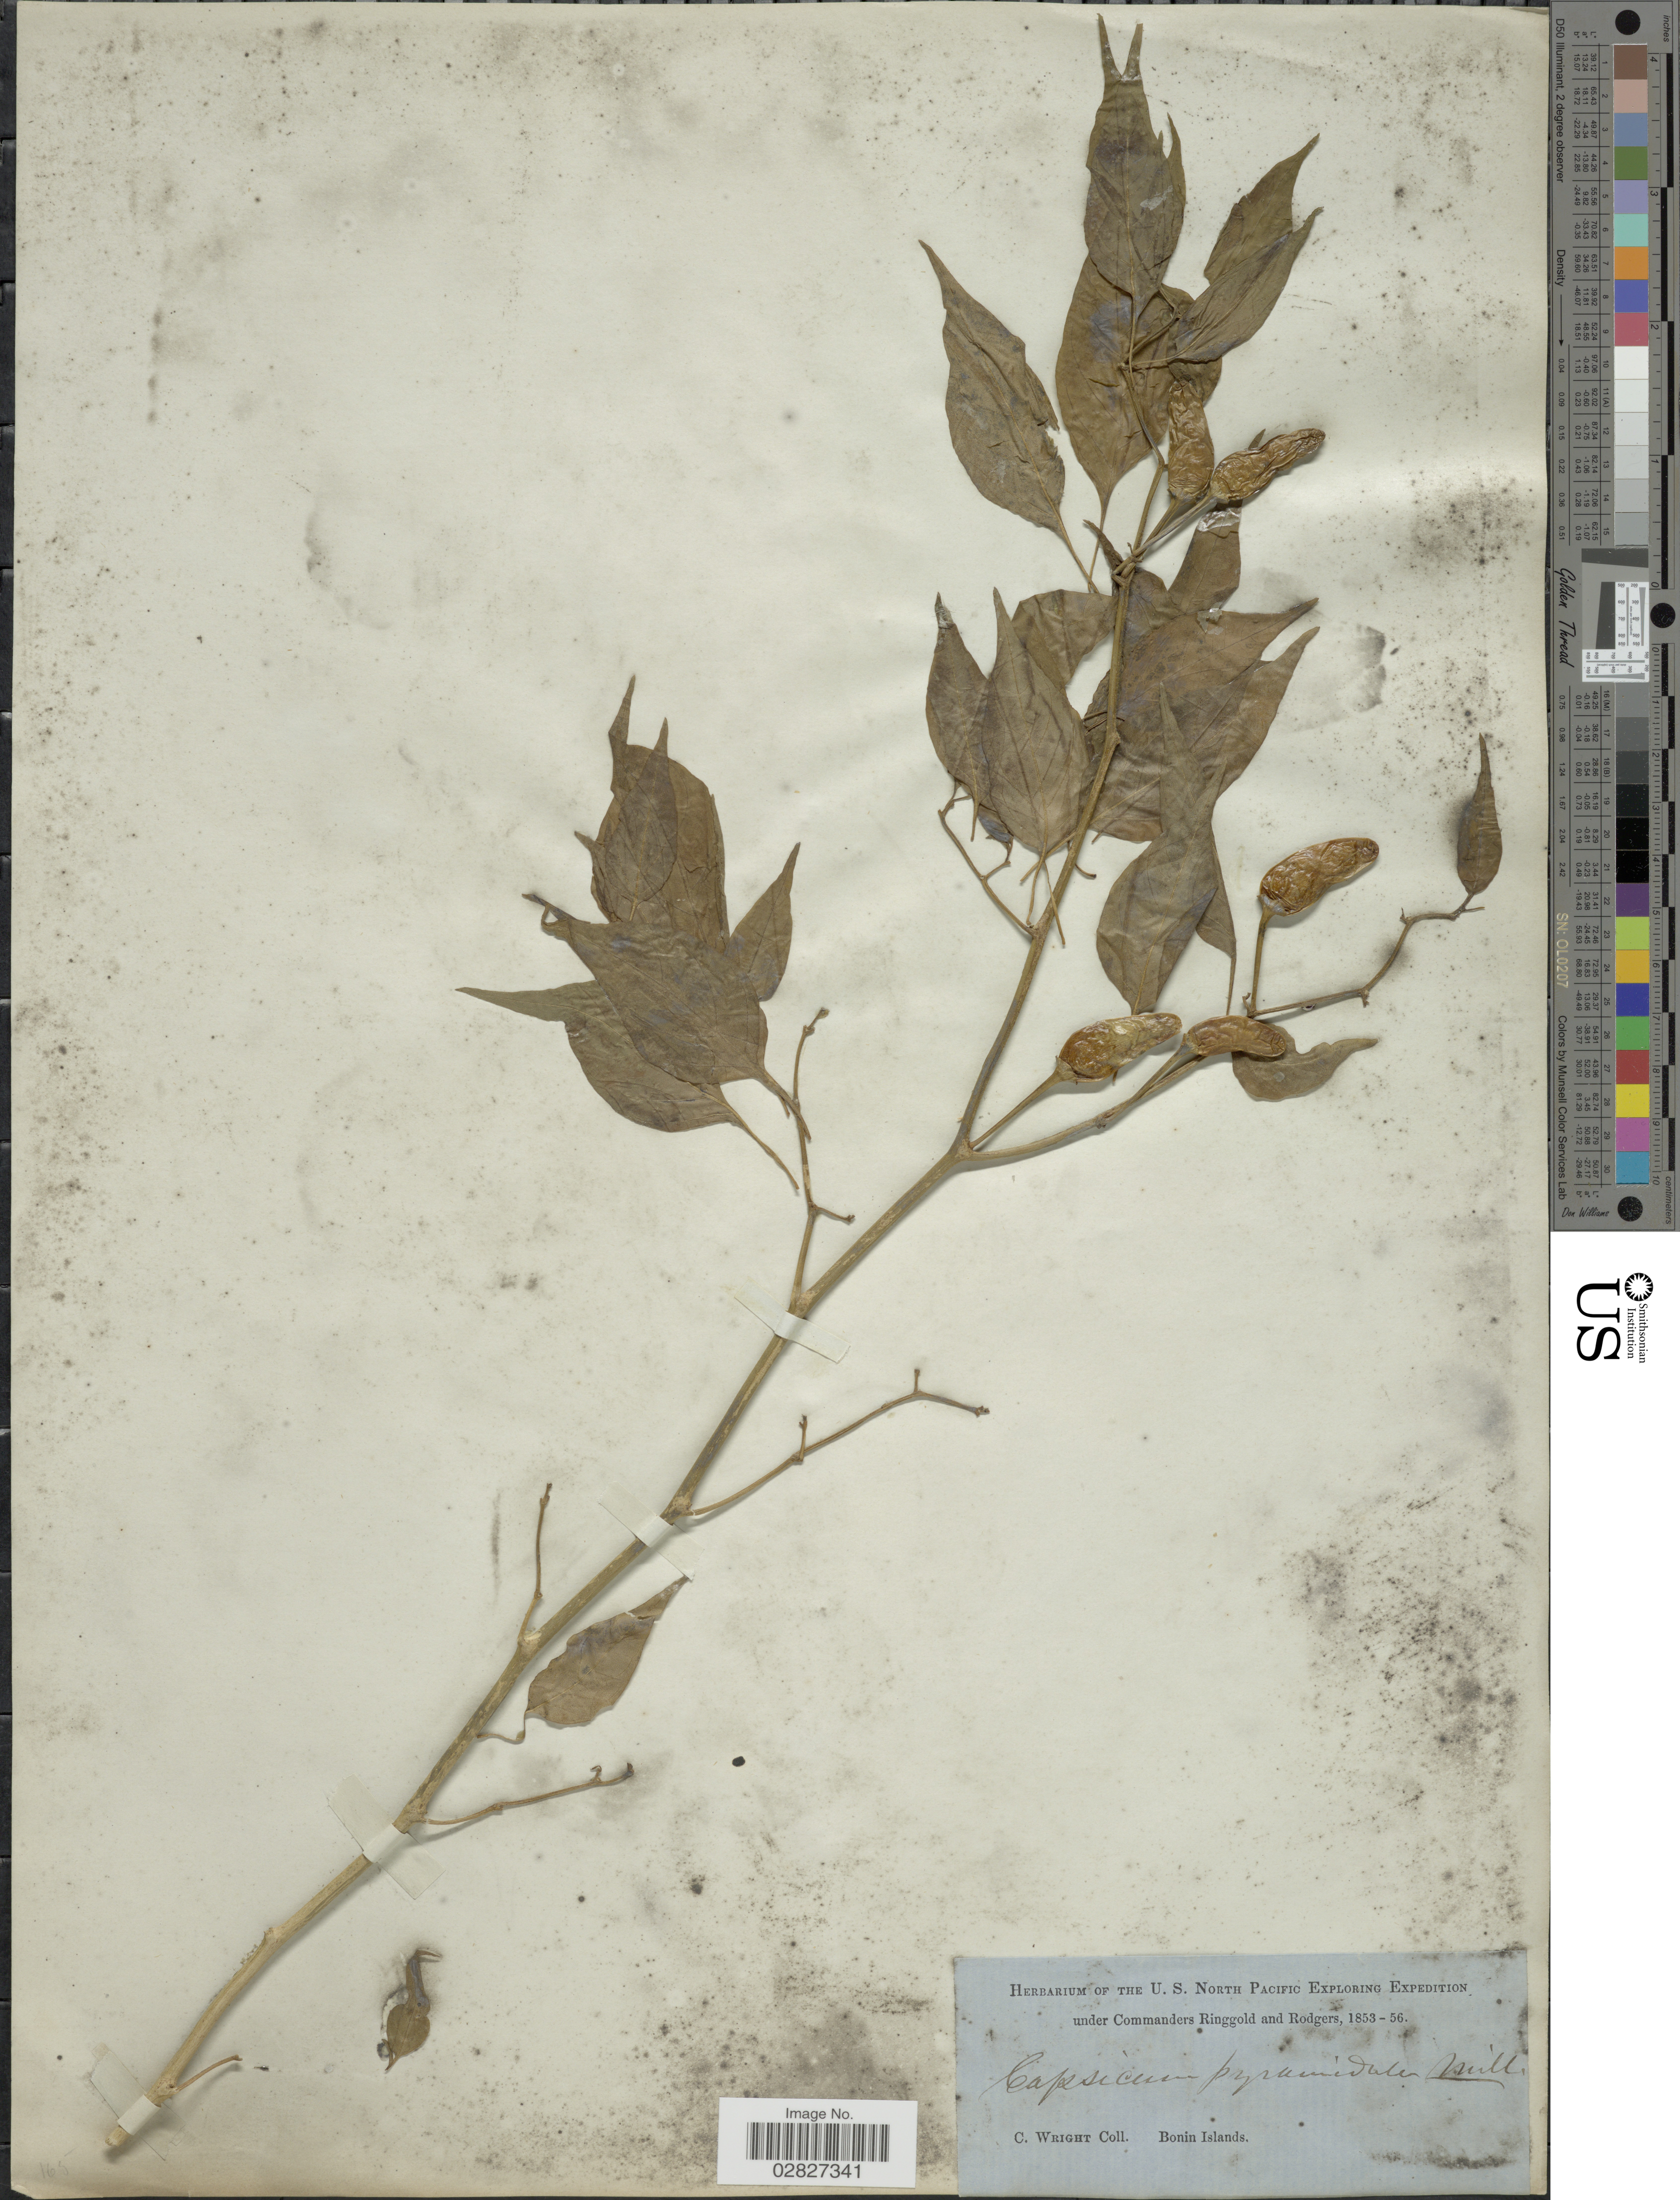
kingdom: Plantae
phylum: Tracheophyta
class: Magnoliopsida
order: Solanales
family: Solanaceae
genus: Capsicum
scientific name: Capsicum pyramidale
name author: Mill.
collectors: C. Wright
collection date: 1853/1856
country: Japan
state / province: Tokyo, Federal City of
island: Bonin Islands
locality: Bonin Islands.